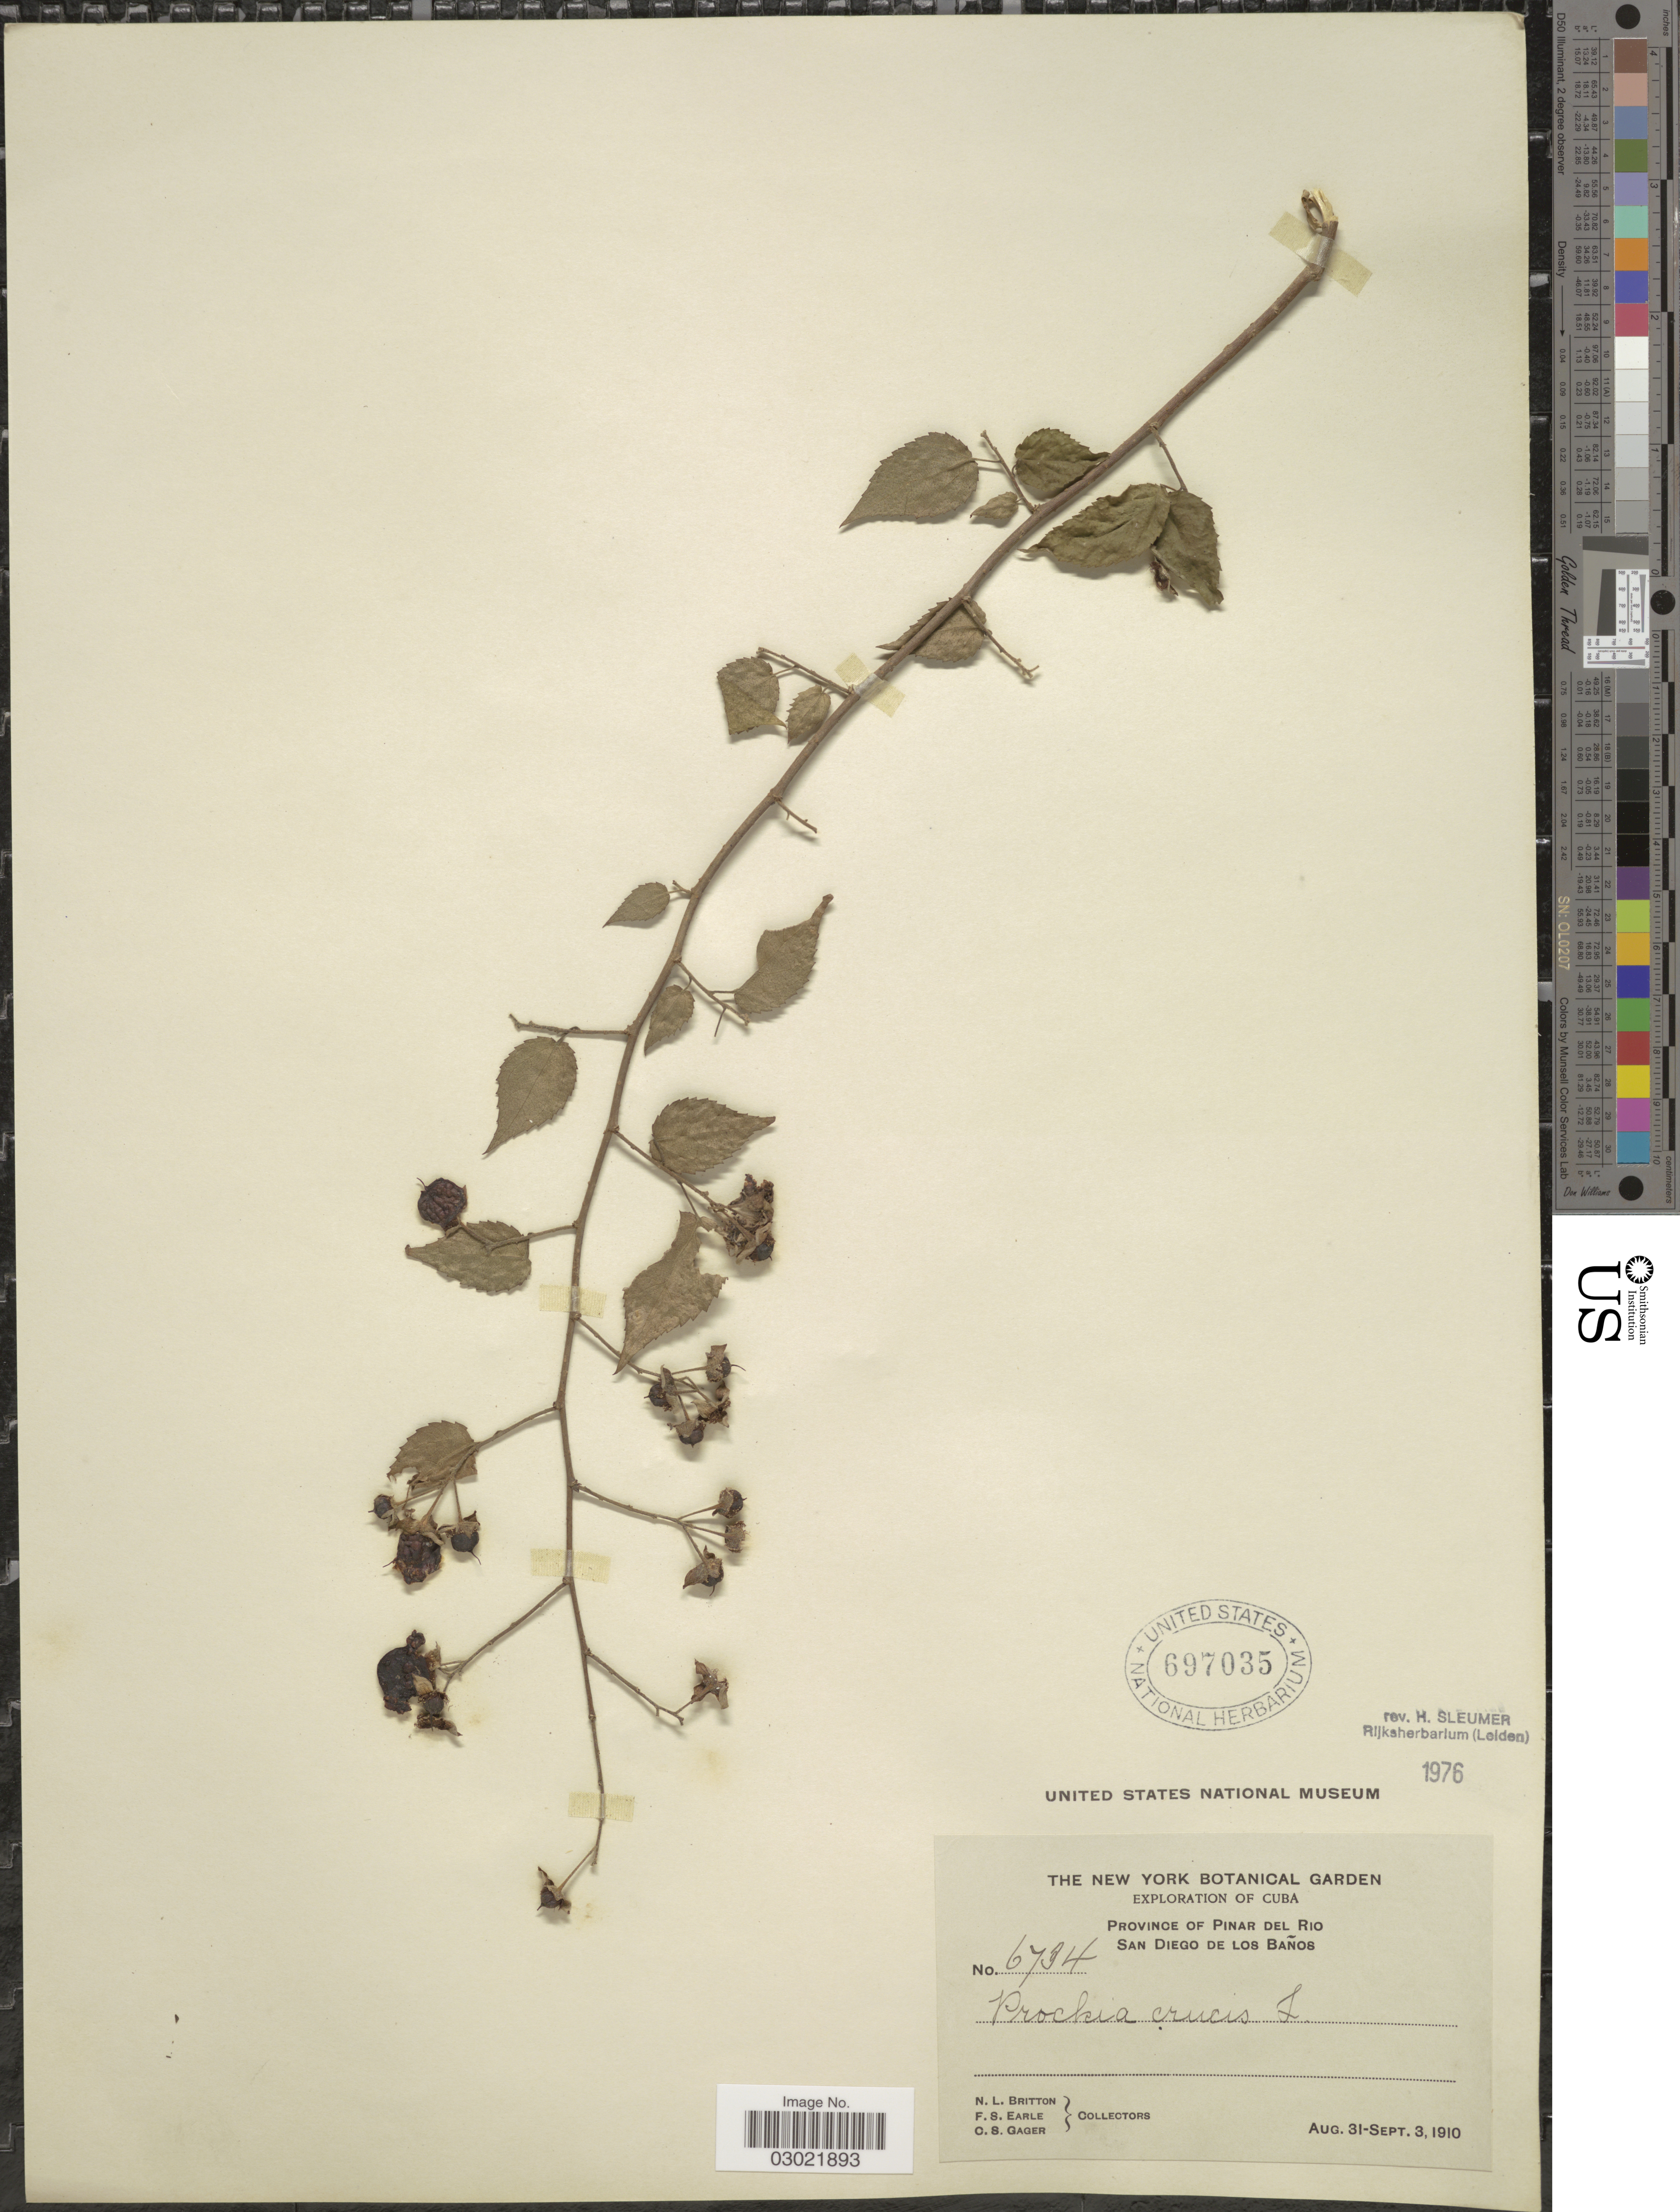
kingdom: Plantae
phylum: Tracheophyta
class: Magnoliopsida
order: Malpighiales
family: Salicaceae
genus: Prockia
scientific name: Prockia crucis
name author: P. Browne ex L.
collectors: N. Britton, F. S. Earle & O. Gager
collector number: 6734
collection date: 1910-08-31/1910-09-03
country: Cuba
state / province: Pinar del Río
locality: San Diego de Los Baños.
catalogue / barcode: US 697035